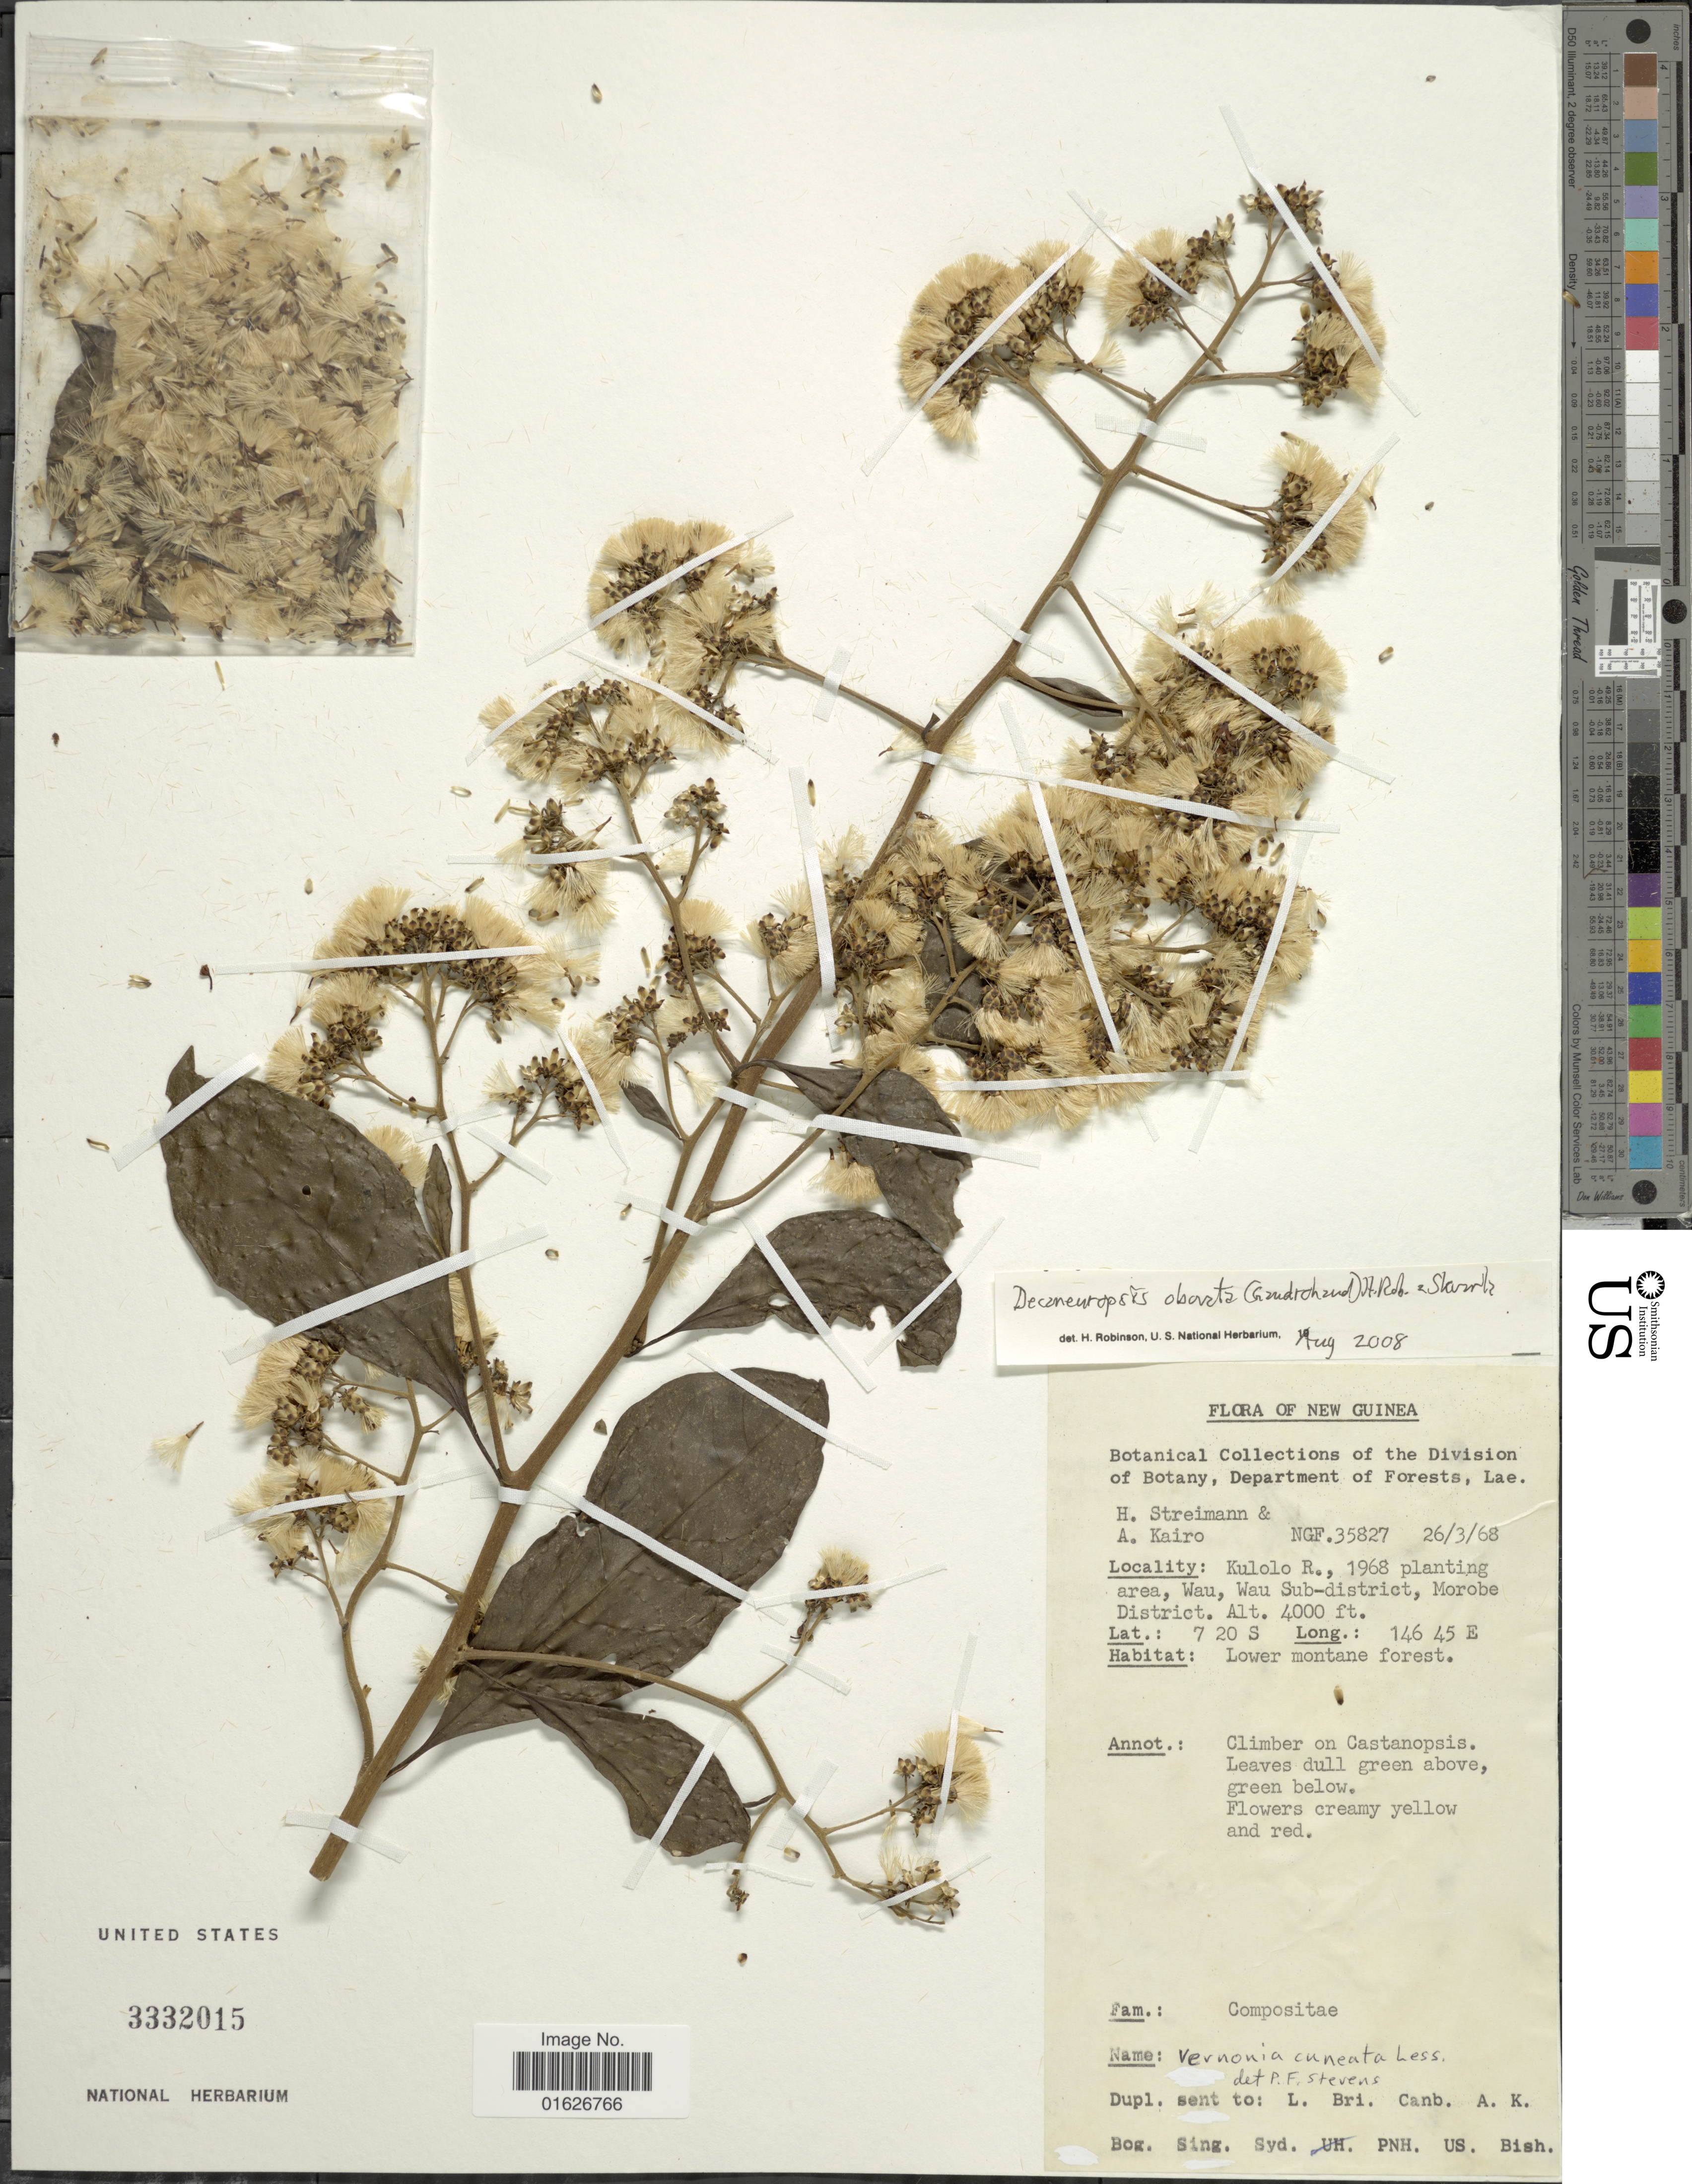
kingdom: Plantae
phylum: Tracheophyta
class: Magnoliopsida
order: Asterales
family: Asteraceae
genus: Decaneuropsis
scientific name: Decaneuropsis obovata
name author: (Gaudich.) H. Rob. & Skvarla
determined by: Robinson, H. E., (US), Smithsonian Institution - National Museum of Natural History (UNITED STATES)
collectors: H. Streiman & A. Kairo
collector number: NGF 35827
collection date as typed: Transcribed d/m/y: 26/3/68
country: Papua New Guinea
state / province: Morobe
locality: New Guinea, Kulolo R. 1968 planting area, Wau , Wau Sub- district, Morobe District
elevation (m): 1219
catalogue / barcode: US 3332015